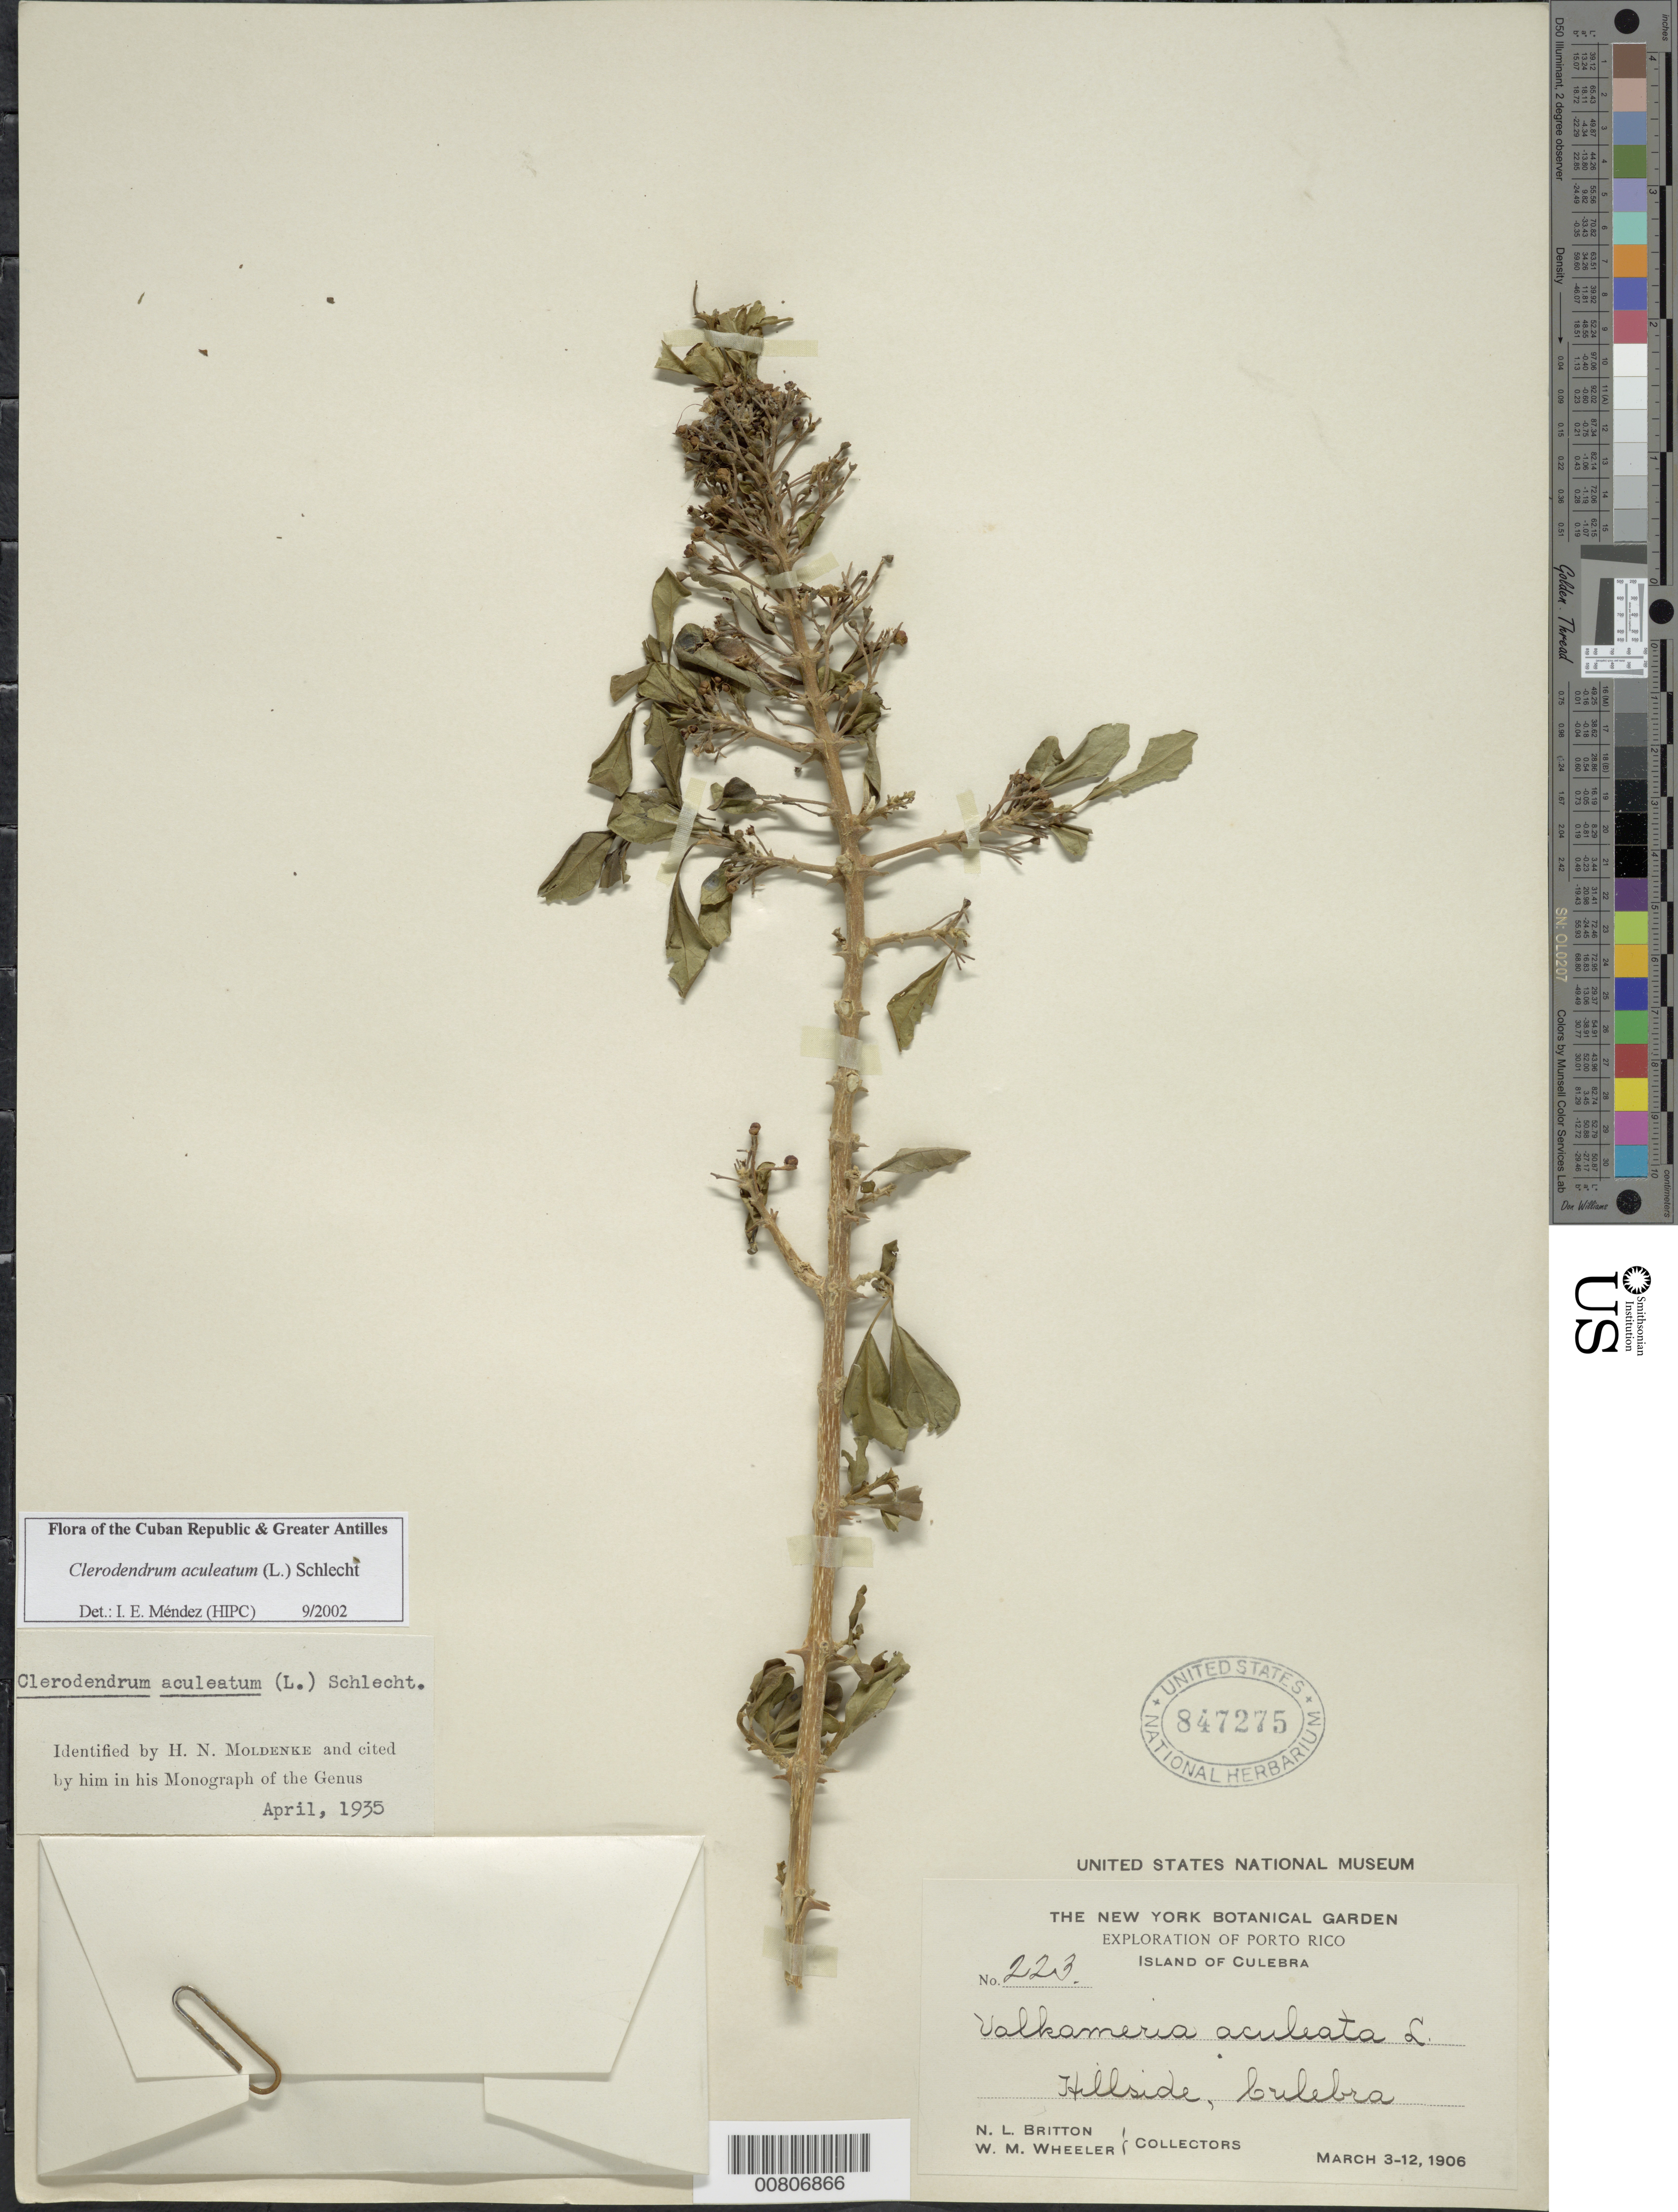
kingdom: Plantae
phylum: Tracheophyta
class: Magnoliopsida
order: Lamiales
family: Lamiaceae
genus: Clerodendrum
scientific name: Clerodendrum aculeatum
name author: (L.) Schltdl.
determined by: Méndez, Isidro E., (HIPC)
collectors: N. Britton & W. Wheeler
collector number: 223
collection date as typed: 03 Mar 1906 to 12 Mar 1906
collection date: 1906-03-03/1906-03-12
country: Puerto Rico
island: Culebra I.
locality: Culebra Island.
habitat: Hillside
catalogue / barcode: US 847275